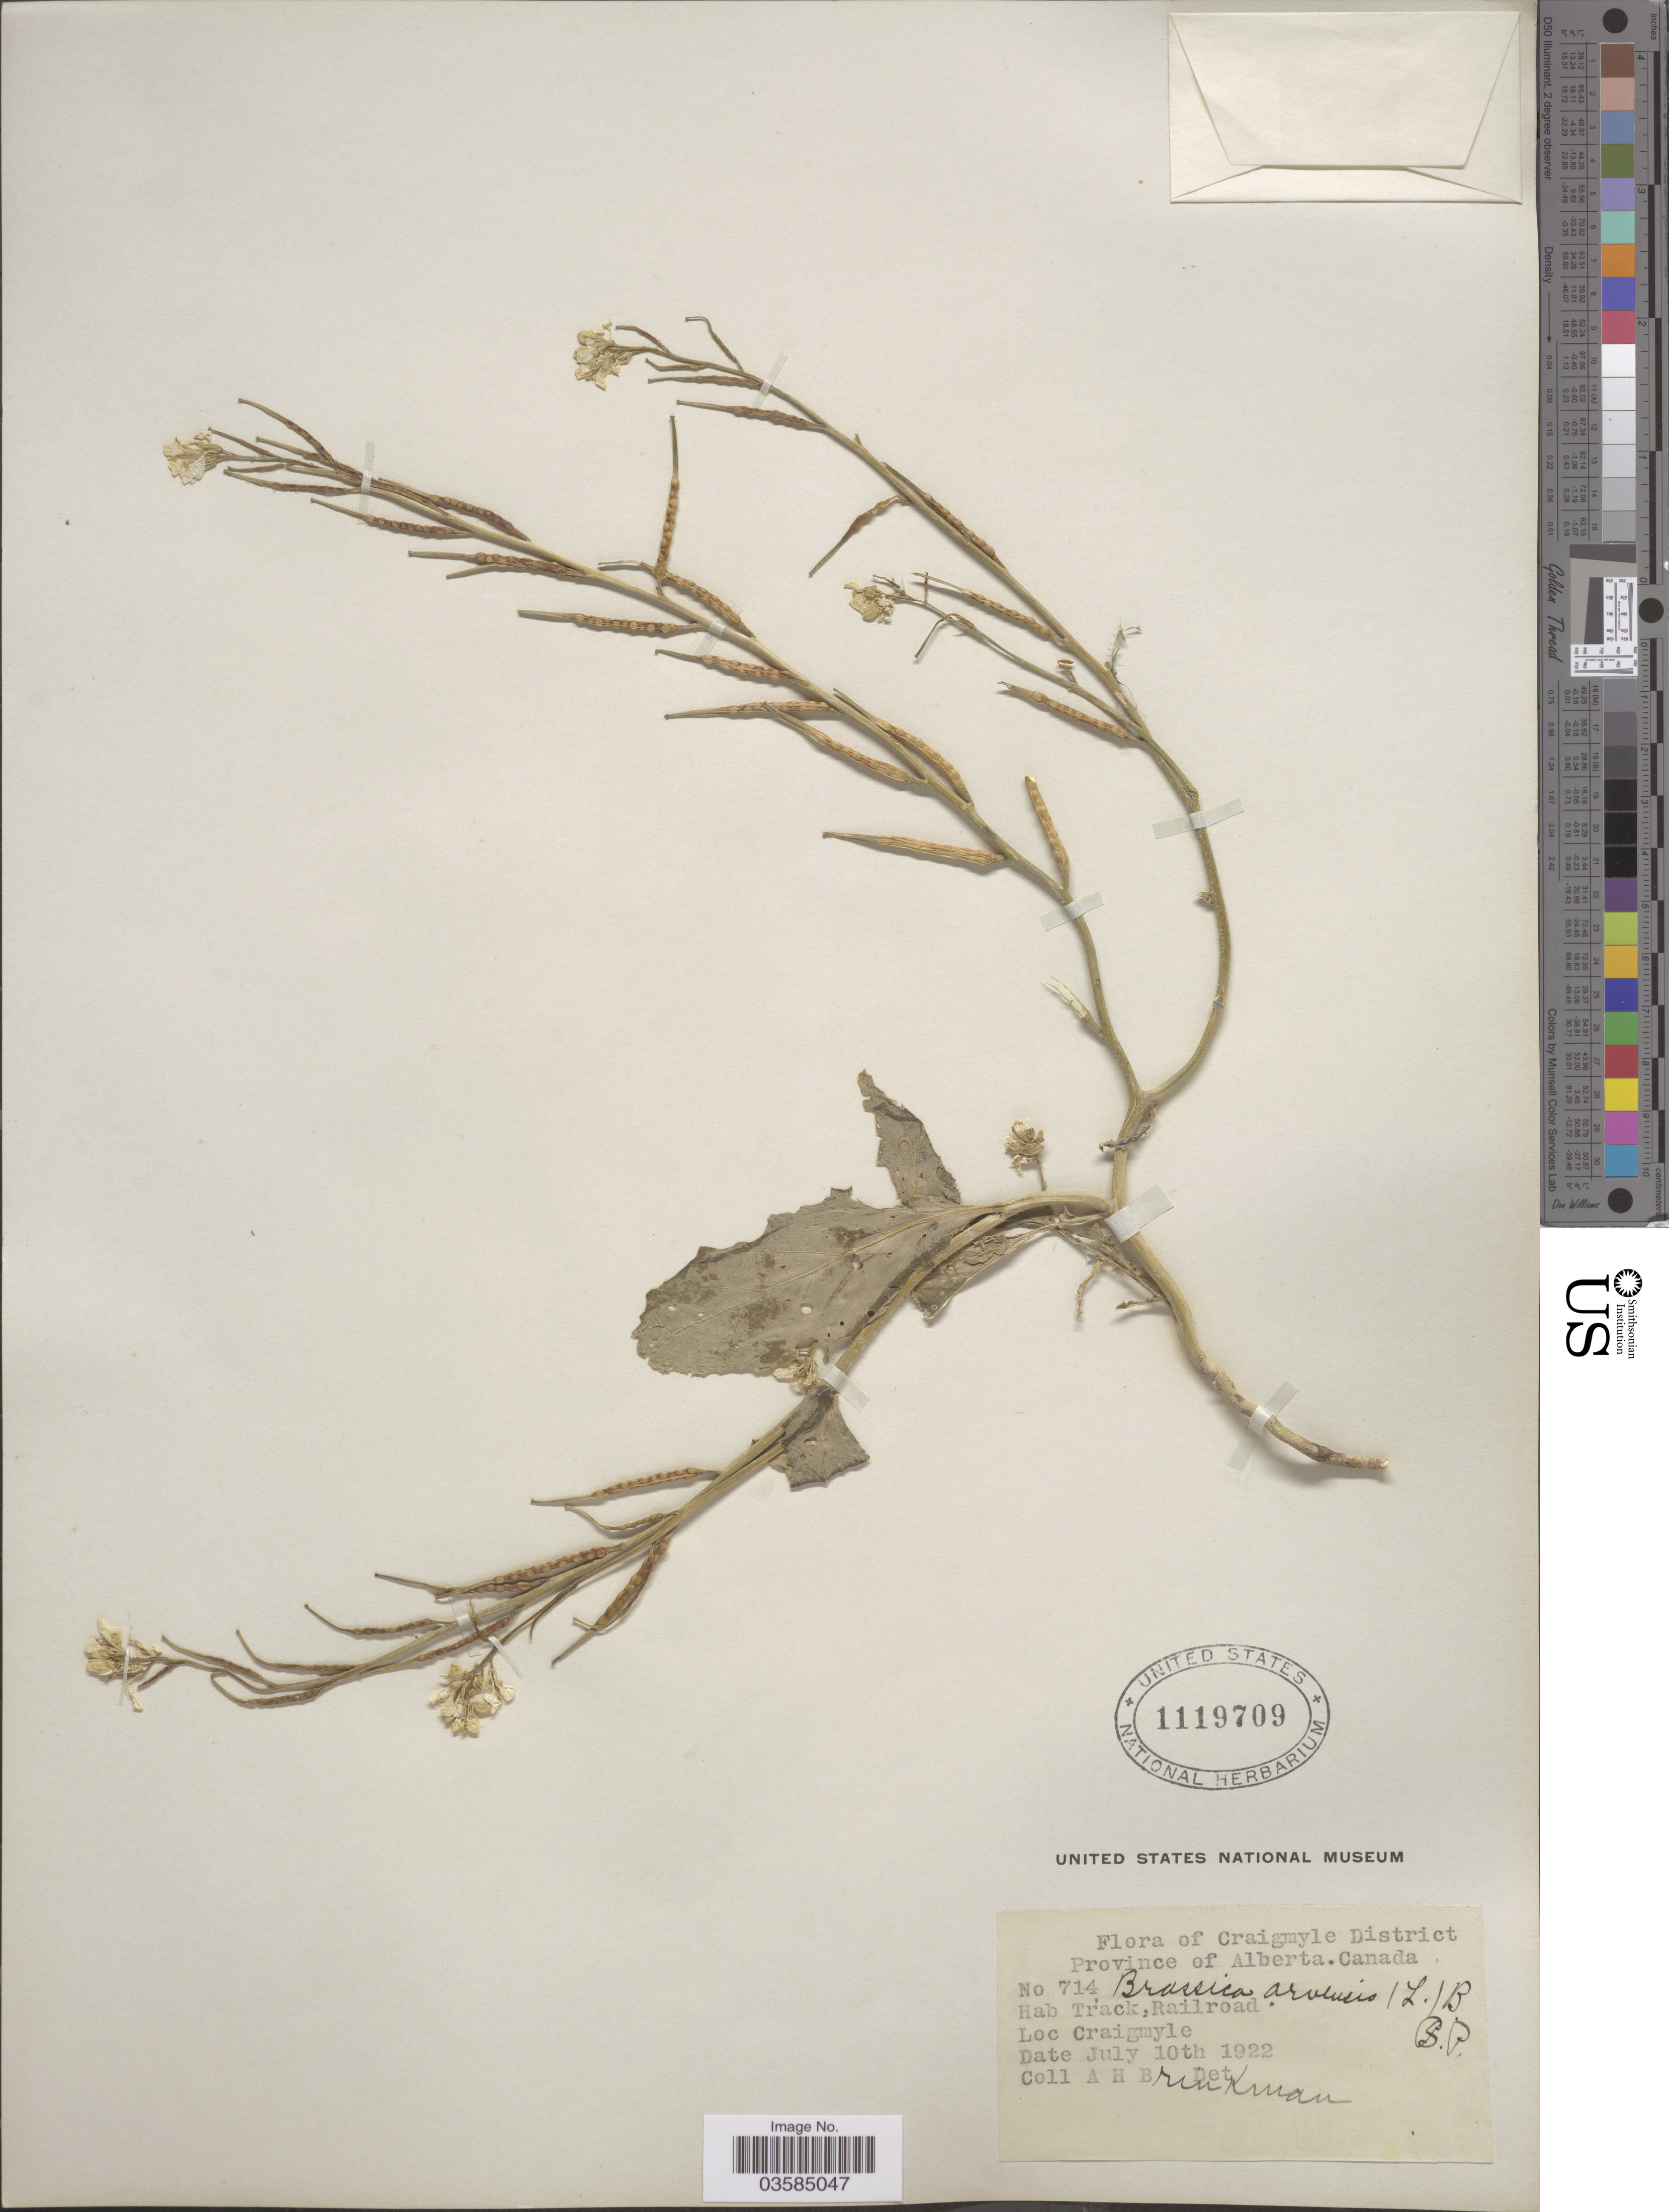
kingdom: Plantae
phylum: Tracheophyta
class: Magnoliopsida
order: Brassicales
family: Brassicaceae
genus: Brassica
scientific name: Brassica kaber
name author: (DC.) L.C. Wheeler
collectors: A. Brinkman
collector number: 714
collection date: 1922-07-10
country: Canada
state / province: Alberta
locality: Craigmyle District. Track, Railroad. Craigmyle.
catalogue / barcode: US 1119709